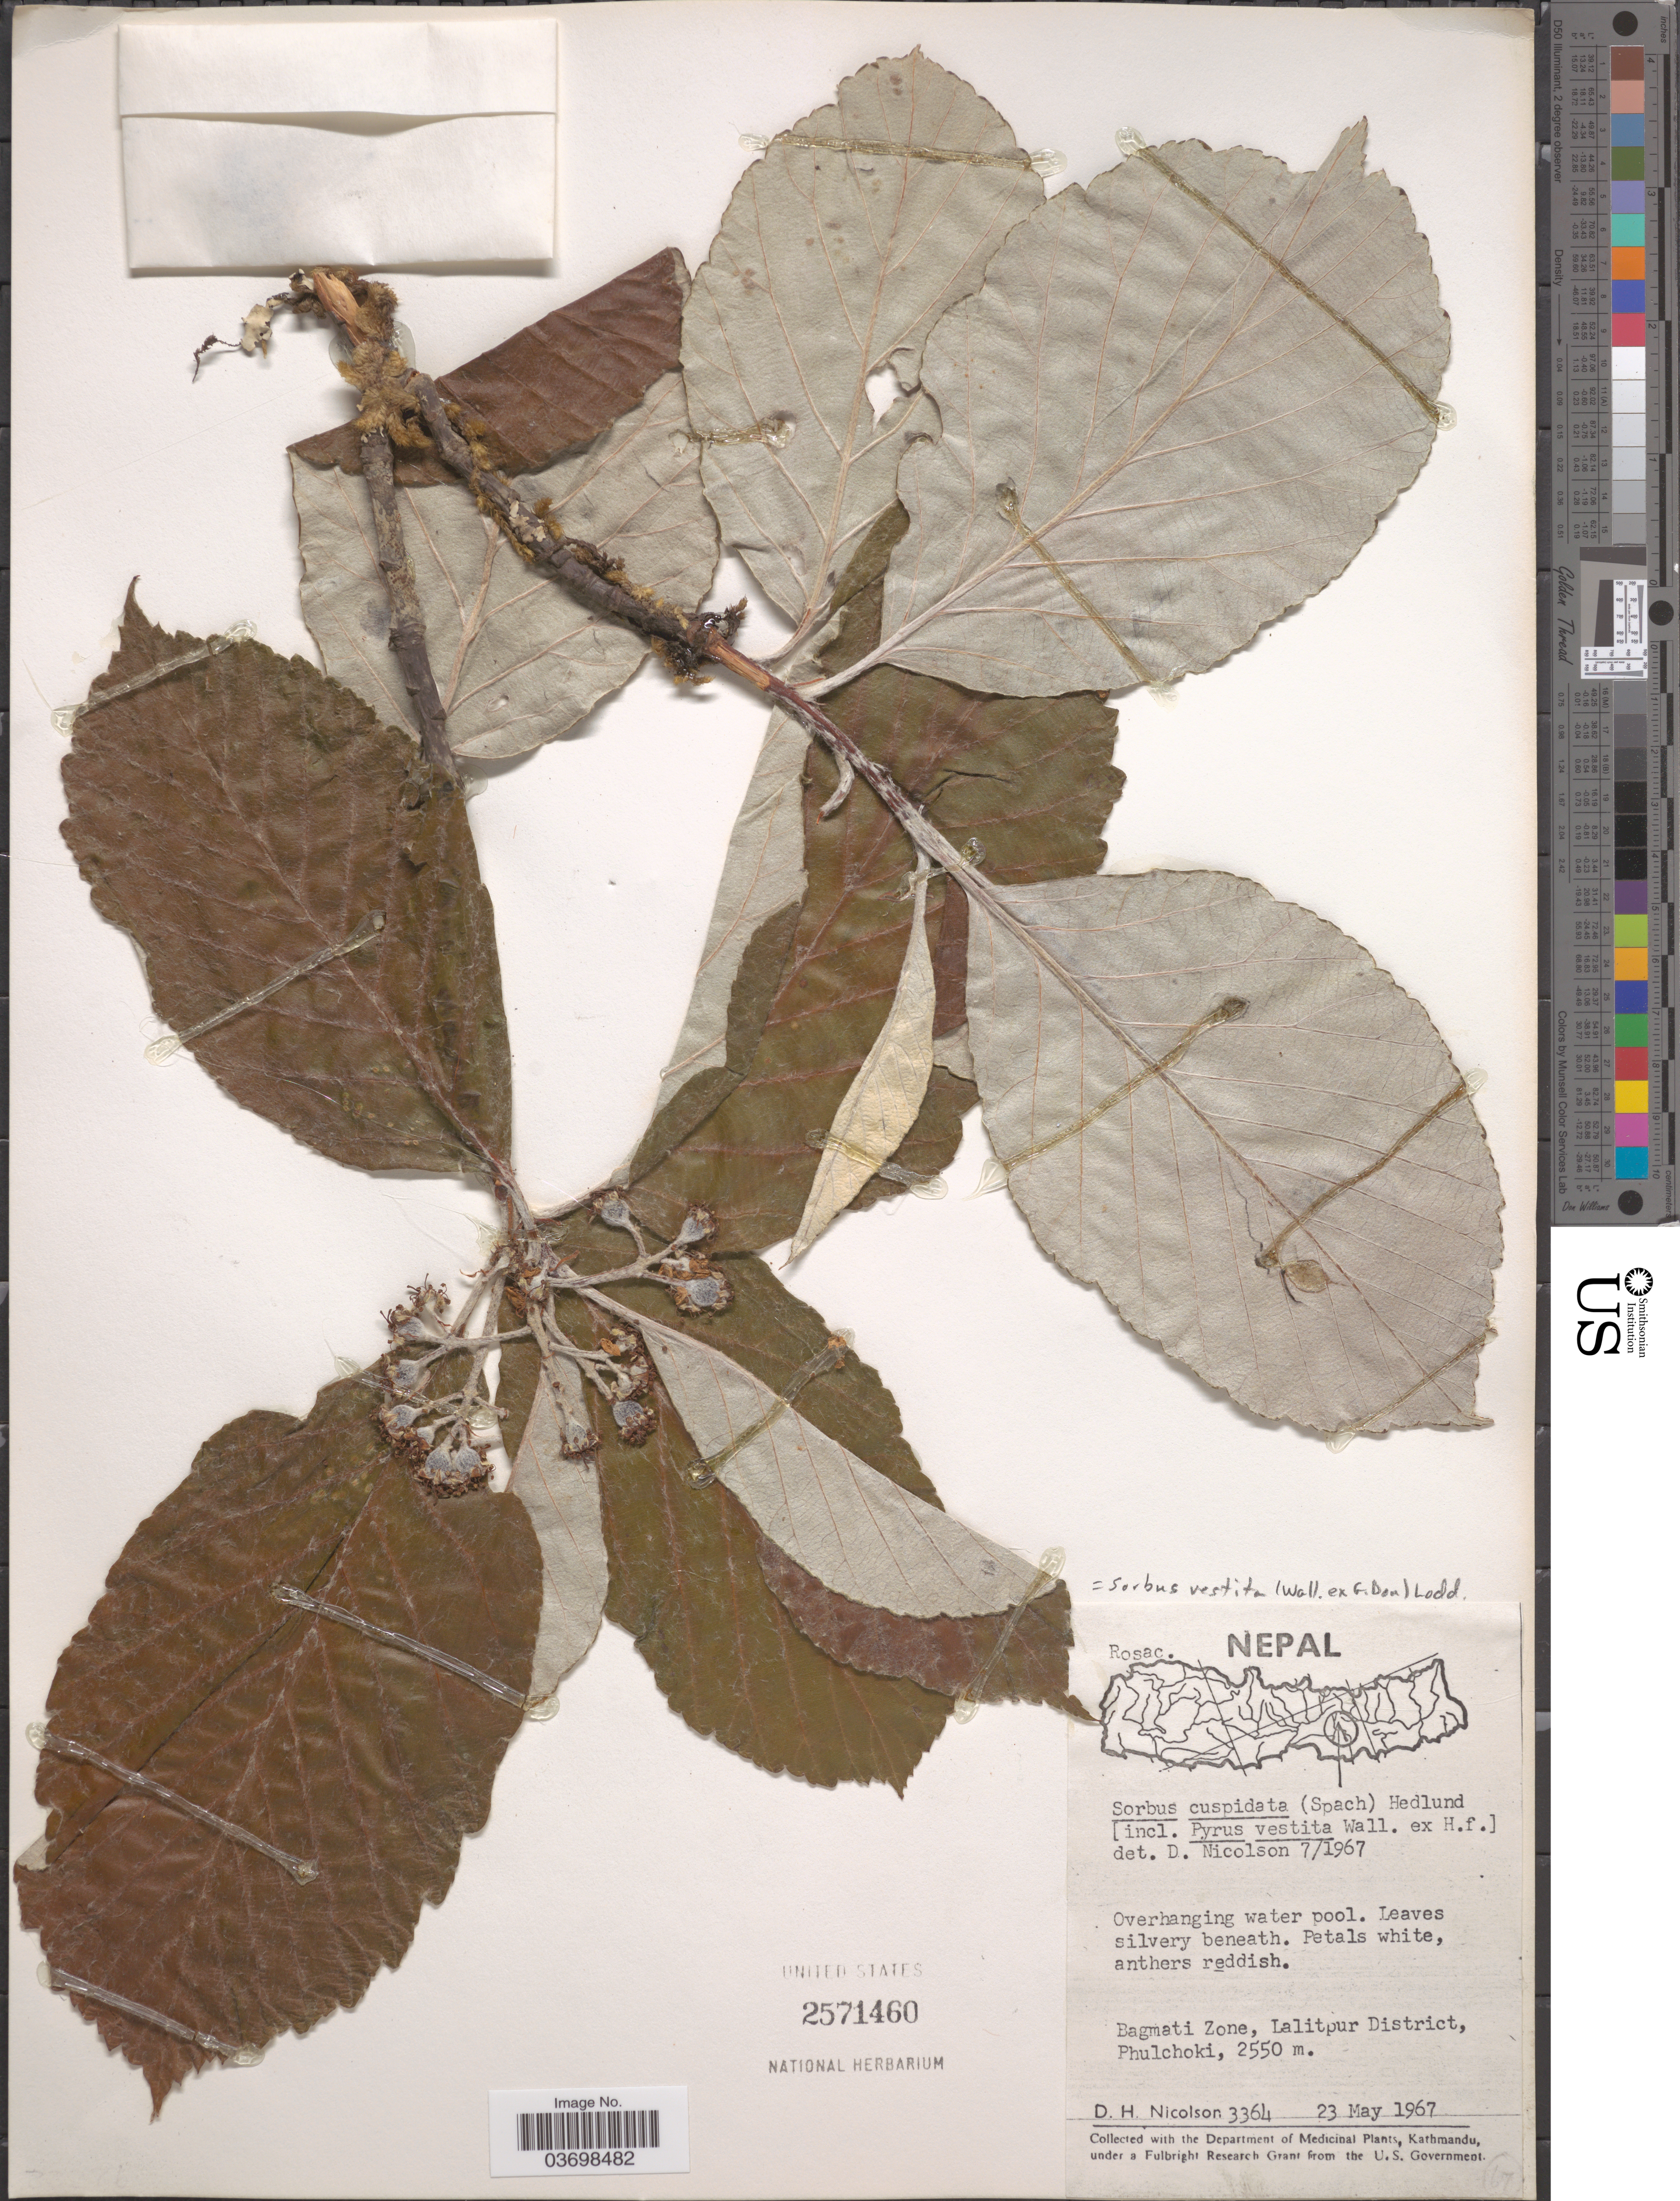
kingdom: Plantae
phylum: Tracheophyta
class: Magnoliopsida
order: Rosales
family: Rosaceae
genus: Sorbus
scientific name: Sorbus vestita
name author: (Wall. ex G. Don) Lodd.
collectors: D. H. Nicolson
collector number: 3364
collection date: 1967-05-23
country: Nepal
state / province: Bagmati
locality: Bagmati Zone, Lalitpur District, Phulchoki.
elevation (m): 2550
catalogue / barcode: US 2571460